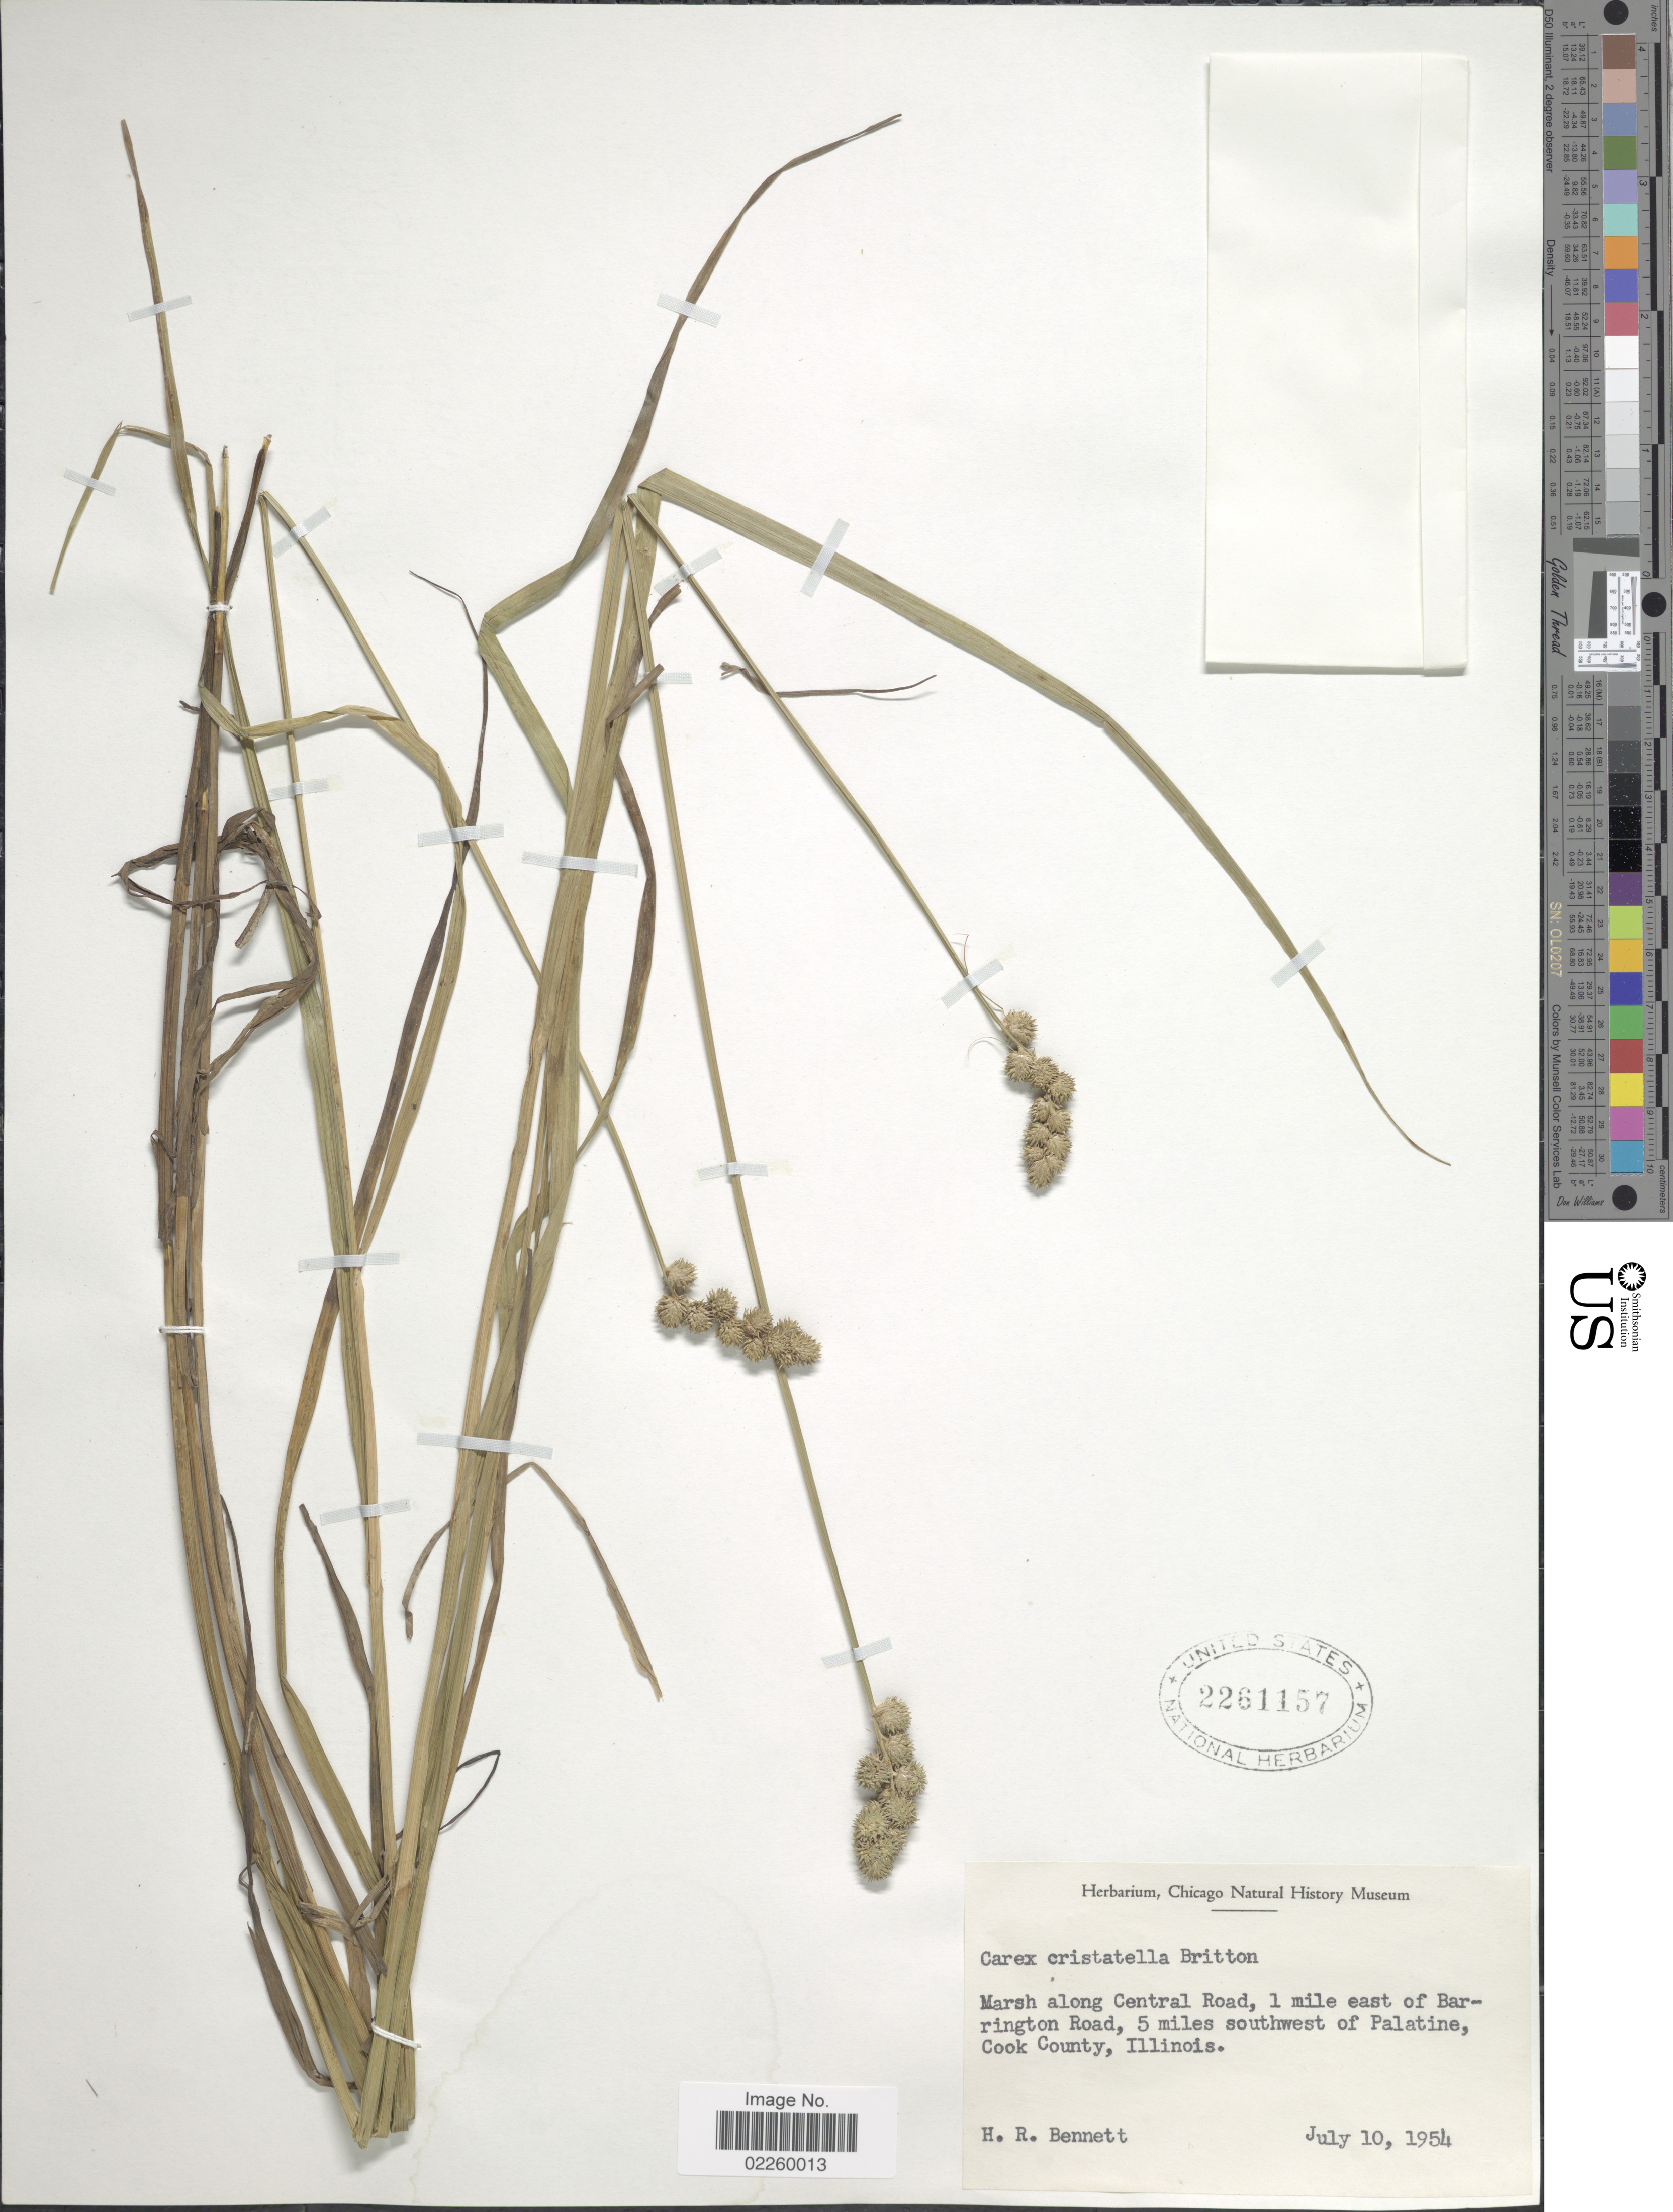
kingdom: Plantae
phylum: Tracheophyta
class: Liliopsida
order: Poales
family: Cyperaceae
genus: Carex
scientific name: Carex cristatella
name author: Britton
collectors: H. R. Bennett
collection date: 1954-07-10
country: United States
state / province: Illinois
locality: Marsg along Central Road, 1 mile east of Barrington Road, 5 miles southwest of Palatine, Cook County, Illinois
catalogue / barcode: US 2261157